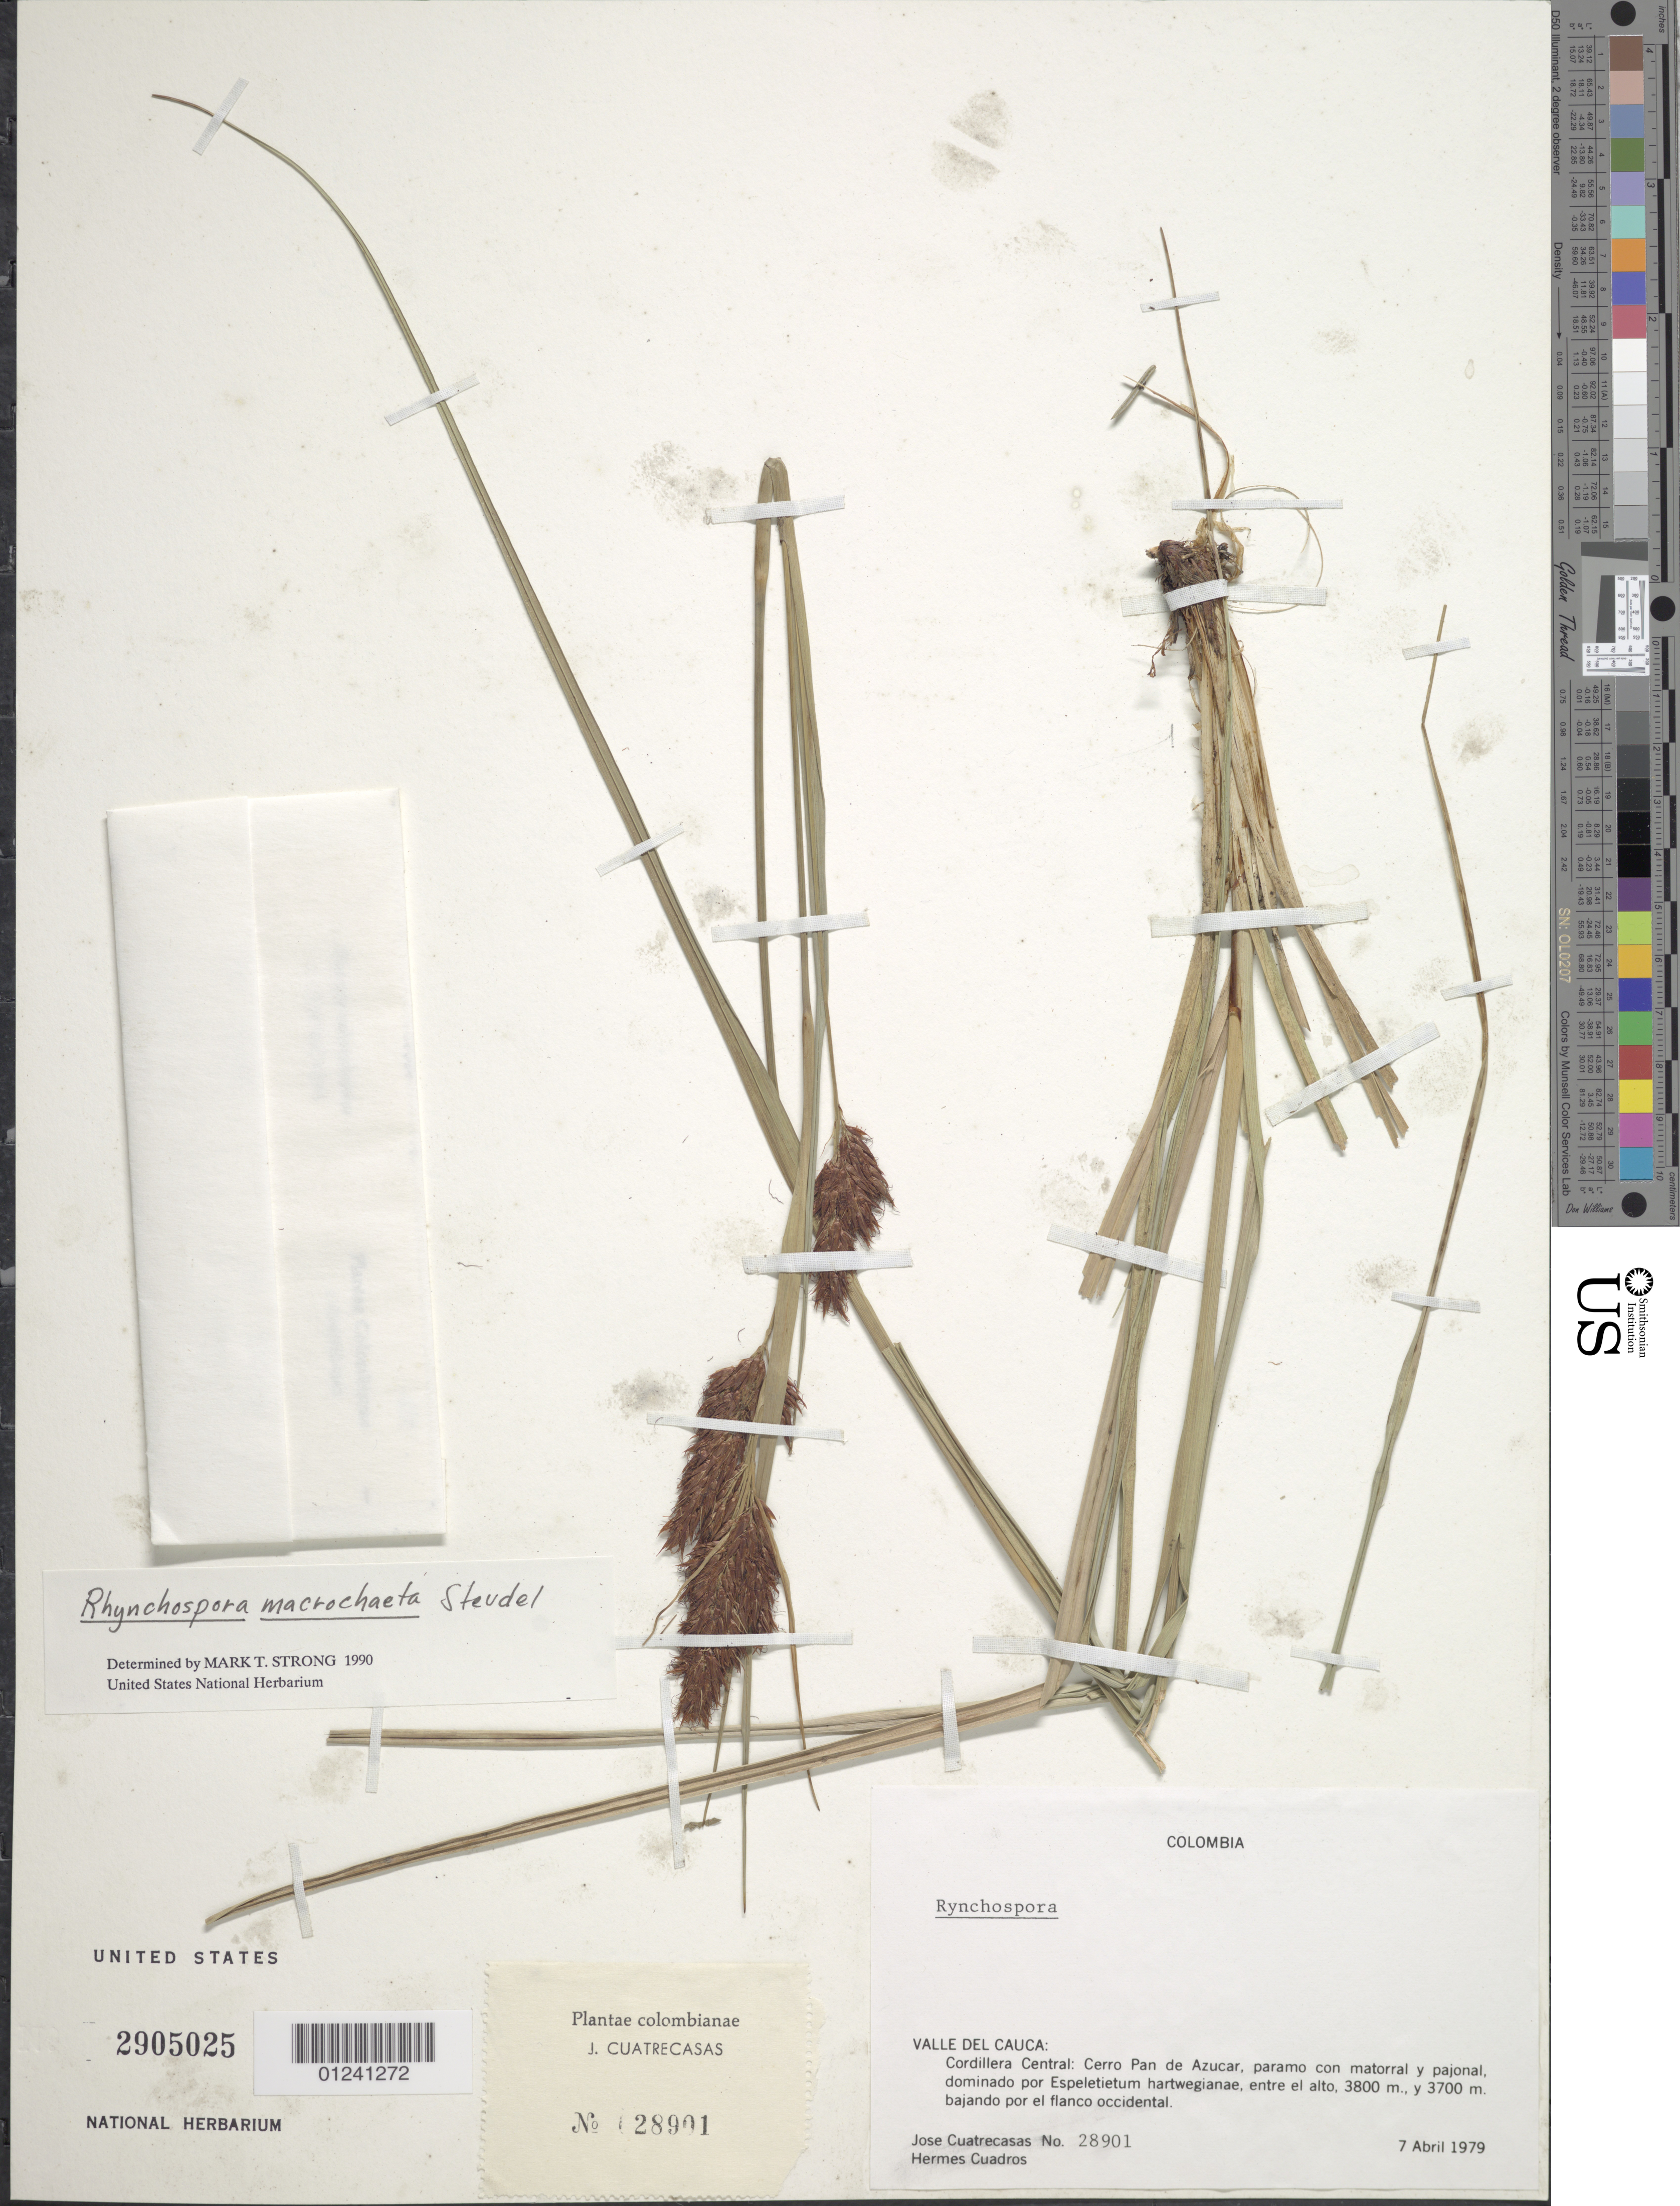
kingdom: Plantae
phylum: Tracheophyta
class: Liliopsida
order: Poales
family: Cyperaceae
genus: Rhynchospora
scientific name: Rhynchospora macrochaeta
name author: Steud. ex Boeckeler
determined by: Strong, Mark T., (BOT), Smithsonian Institution - National Museum of Natural History (UNITED STATES)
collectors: J. Cuatrecasas & H. Cuadros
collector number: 28901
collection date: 1979-04-07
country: Colombia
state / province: Valle del Cauca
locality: Cordillera Central; Cerro Pan de Azucar, paramo con matorral y pajonal, dominado por Espeletietum hartwegianae, entre el alto, bajando por el flanco occidental.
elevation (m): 3700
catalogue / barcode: US 2905025